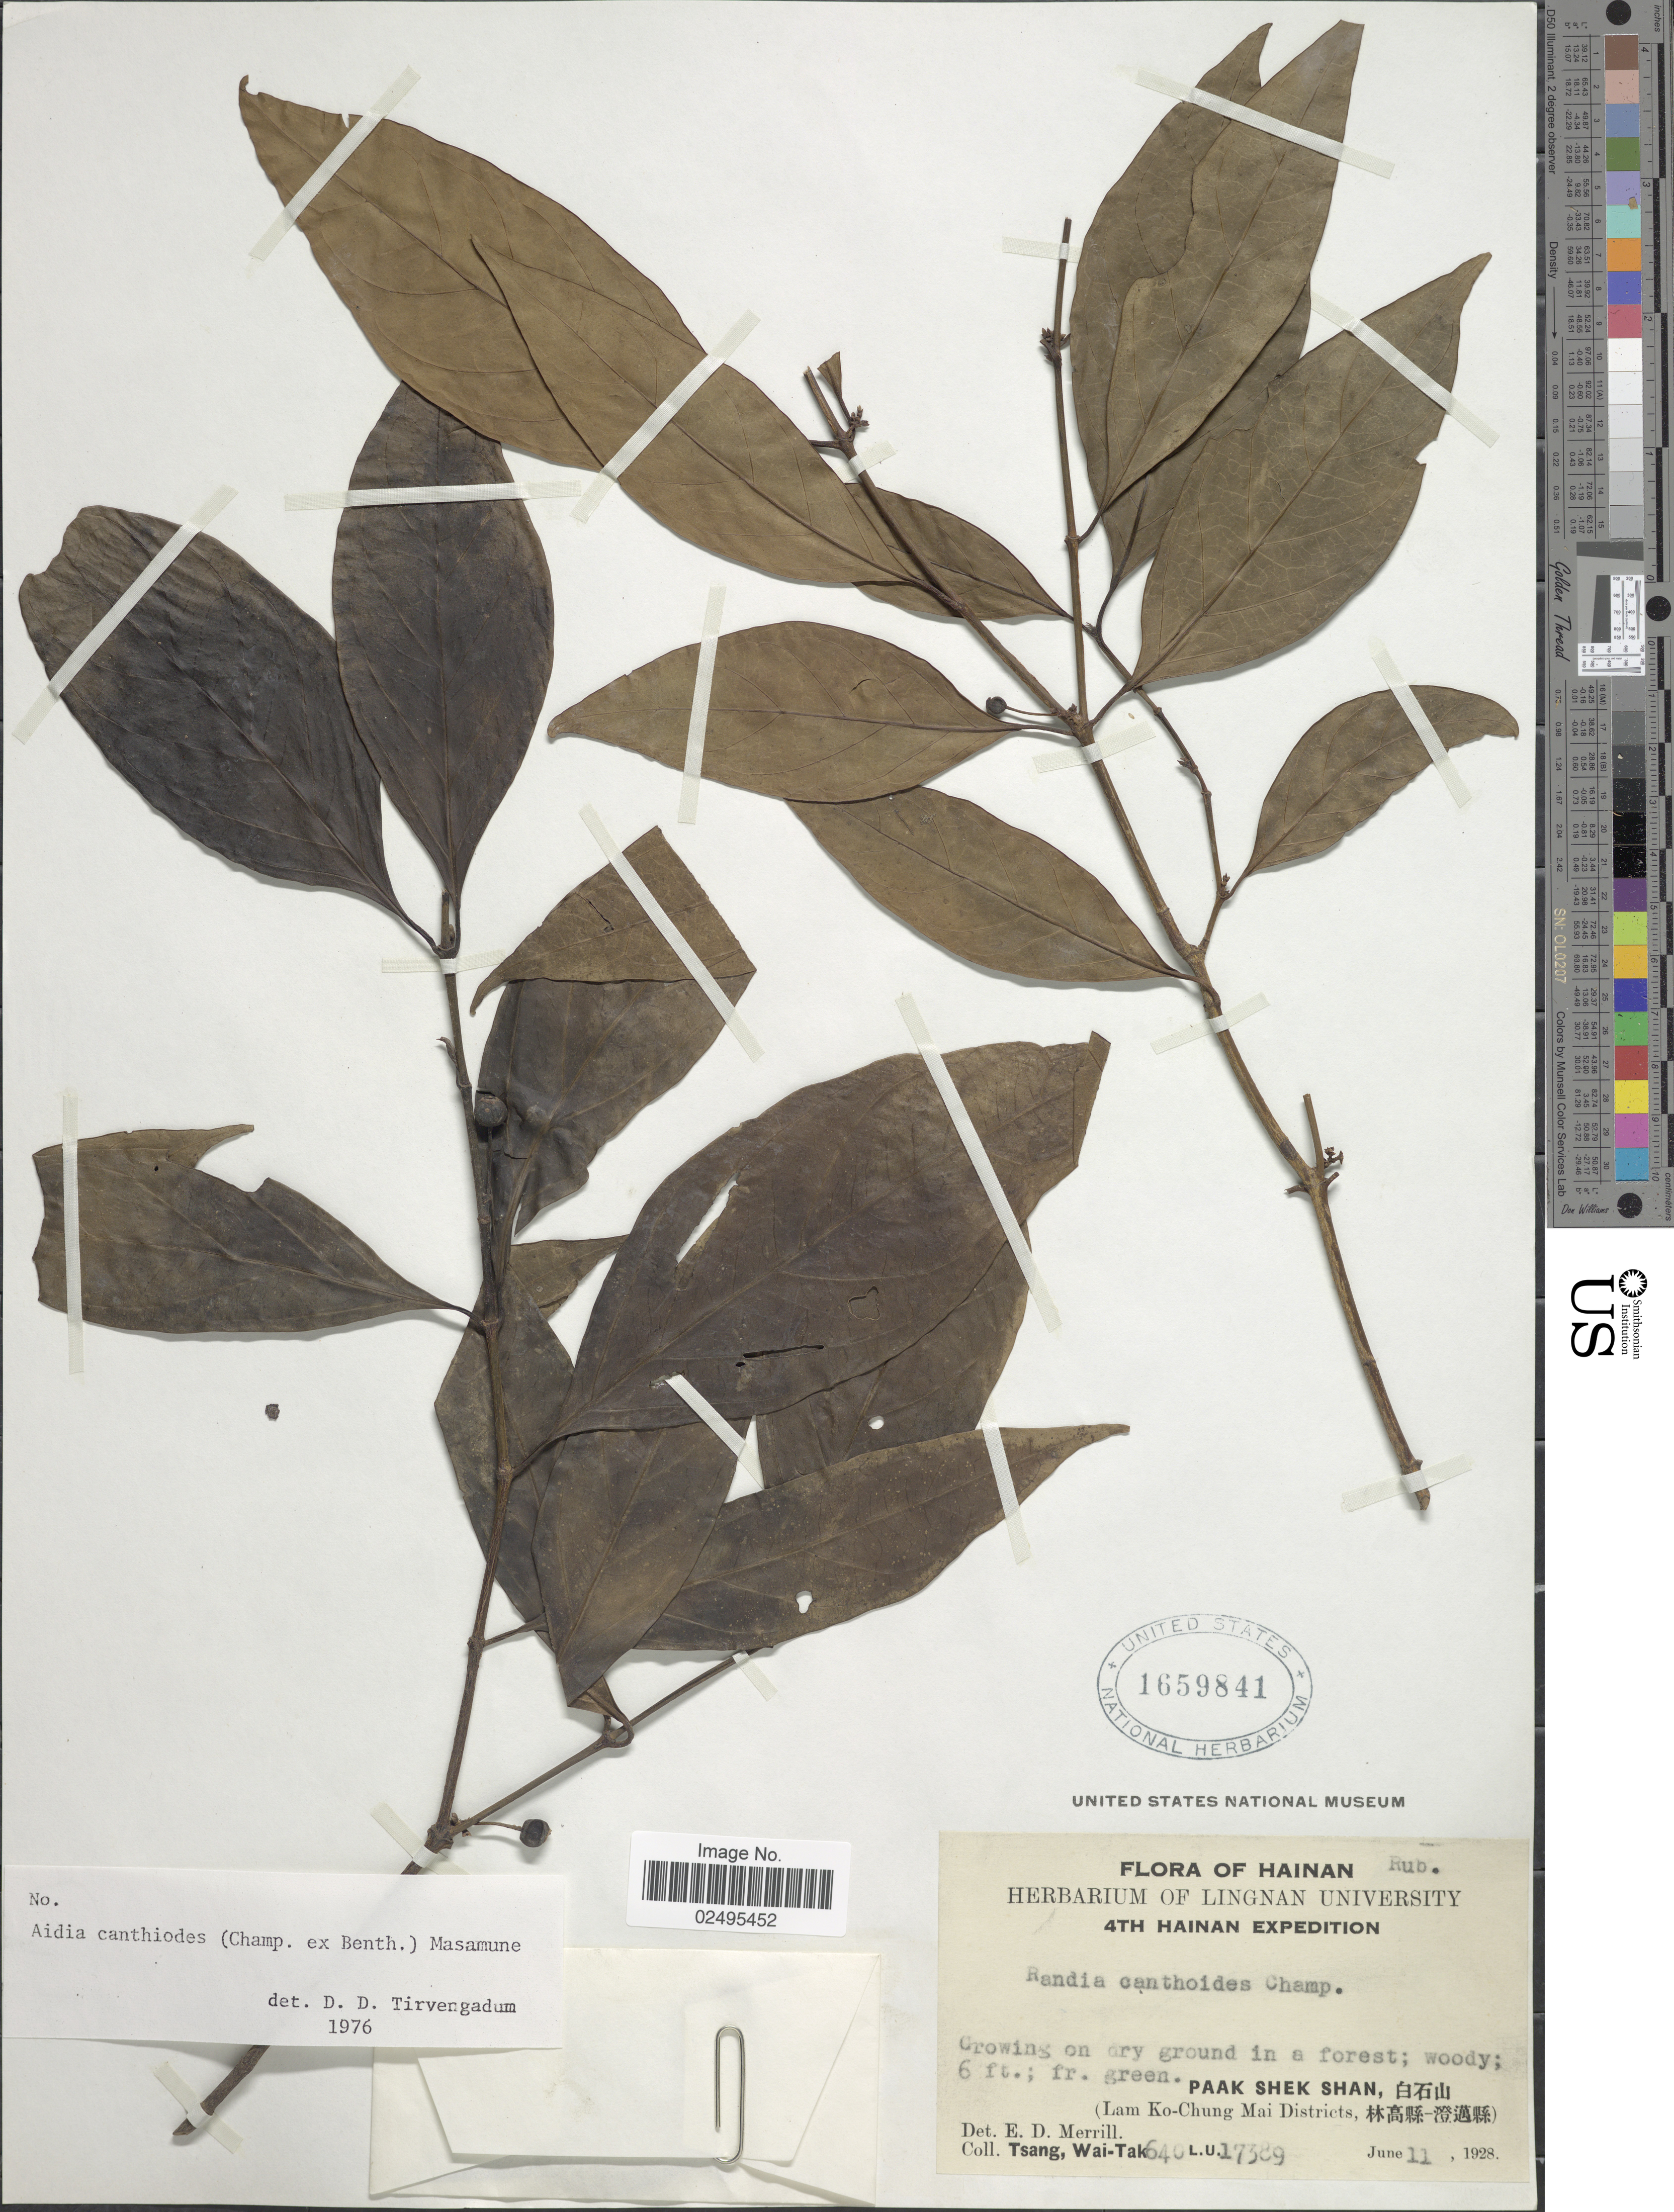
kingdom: Plantae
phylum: Tracheophyta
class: Magnoliopsida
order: Gentianales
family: Rubiaceae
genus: Aidia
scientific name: Aidia canthioides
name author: (Champ. ex Benth.) Masam.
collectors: W. T. Tsang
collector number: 640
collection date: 1928-06-11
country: China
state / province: Hainan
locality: Oaak Shek Shan, (Lam Ko-Chung Mai Districts)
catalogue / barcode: US 1659841